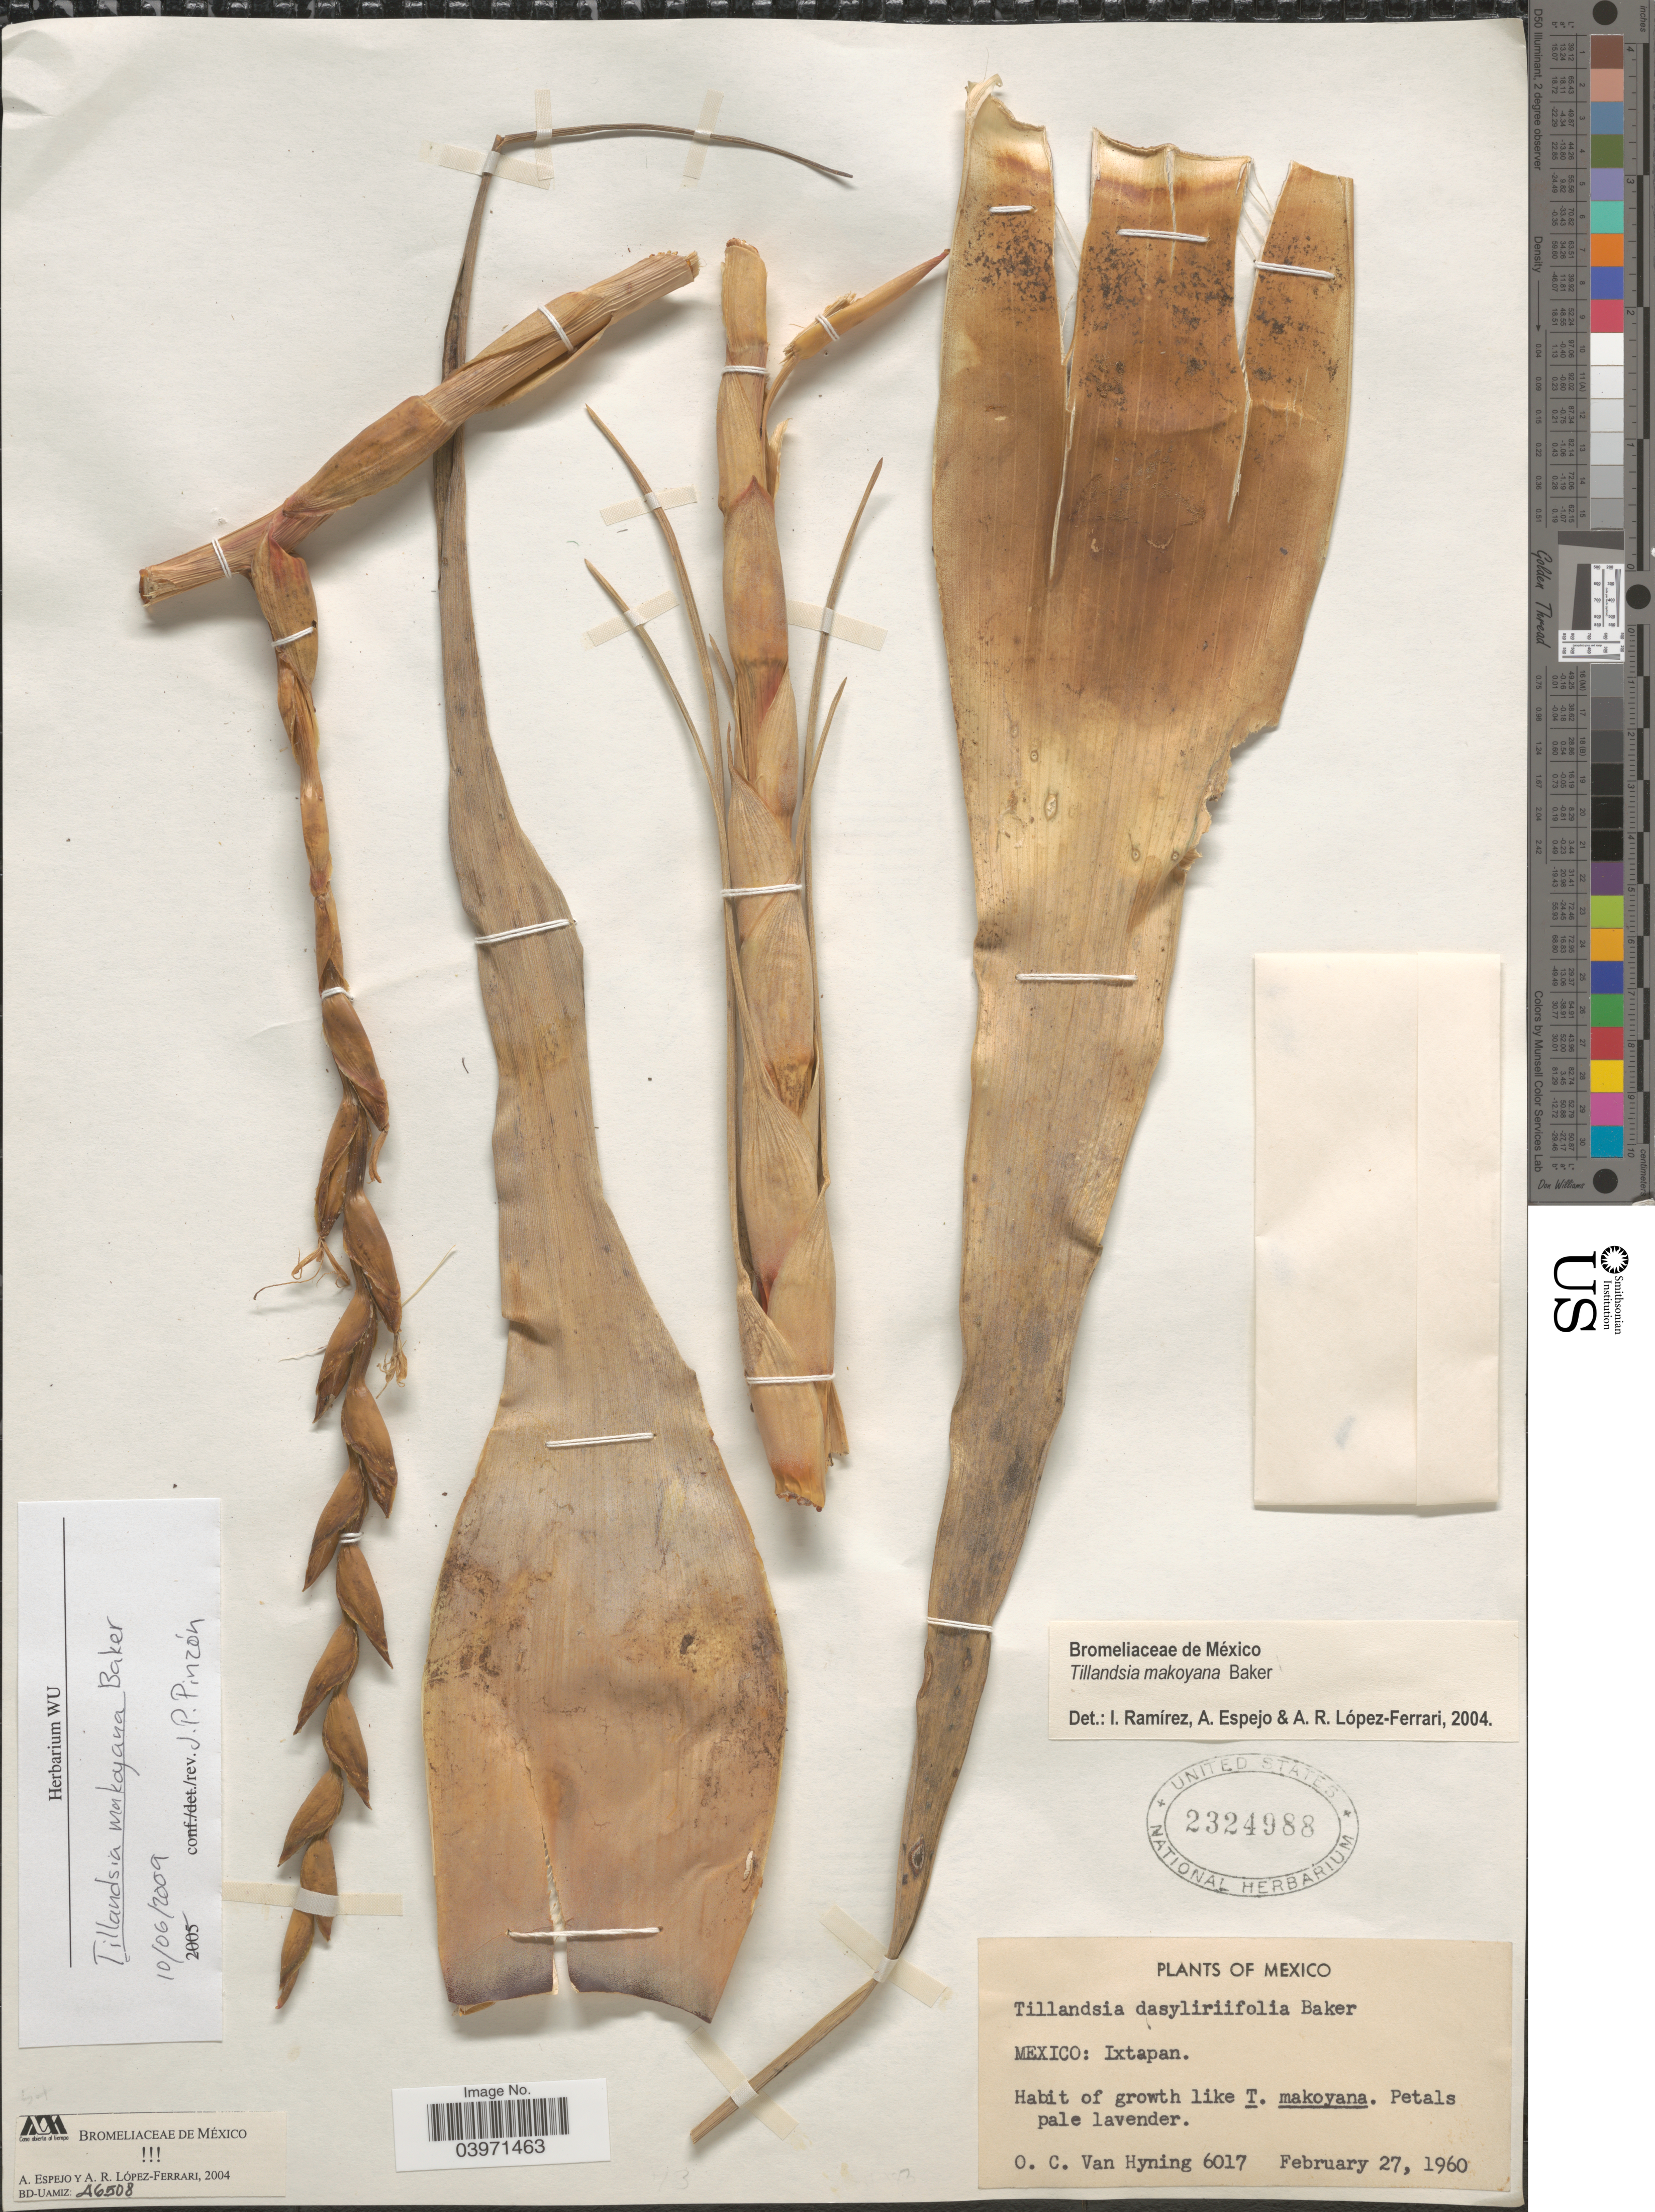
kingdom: Plantae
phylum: Tracheophyta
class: Liliopsida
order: Poales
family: Bromeliaceae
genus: Tillandsia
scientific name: Tillandsia makoyana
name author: Baker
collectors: O. Van Hyning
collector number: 6017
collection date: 1960-02-27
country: Mexico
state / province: México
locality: Ixtapan.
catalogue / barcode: US 2324988